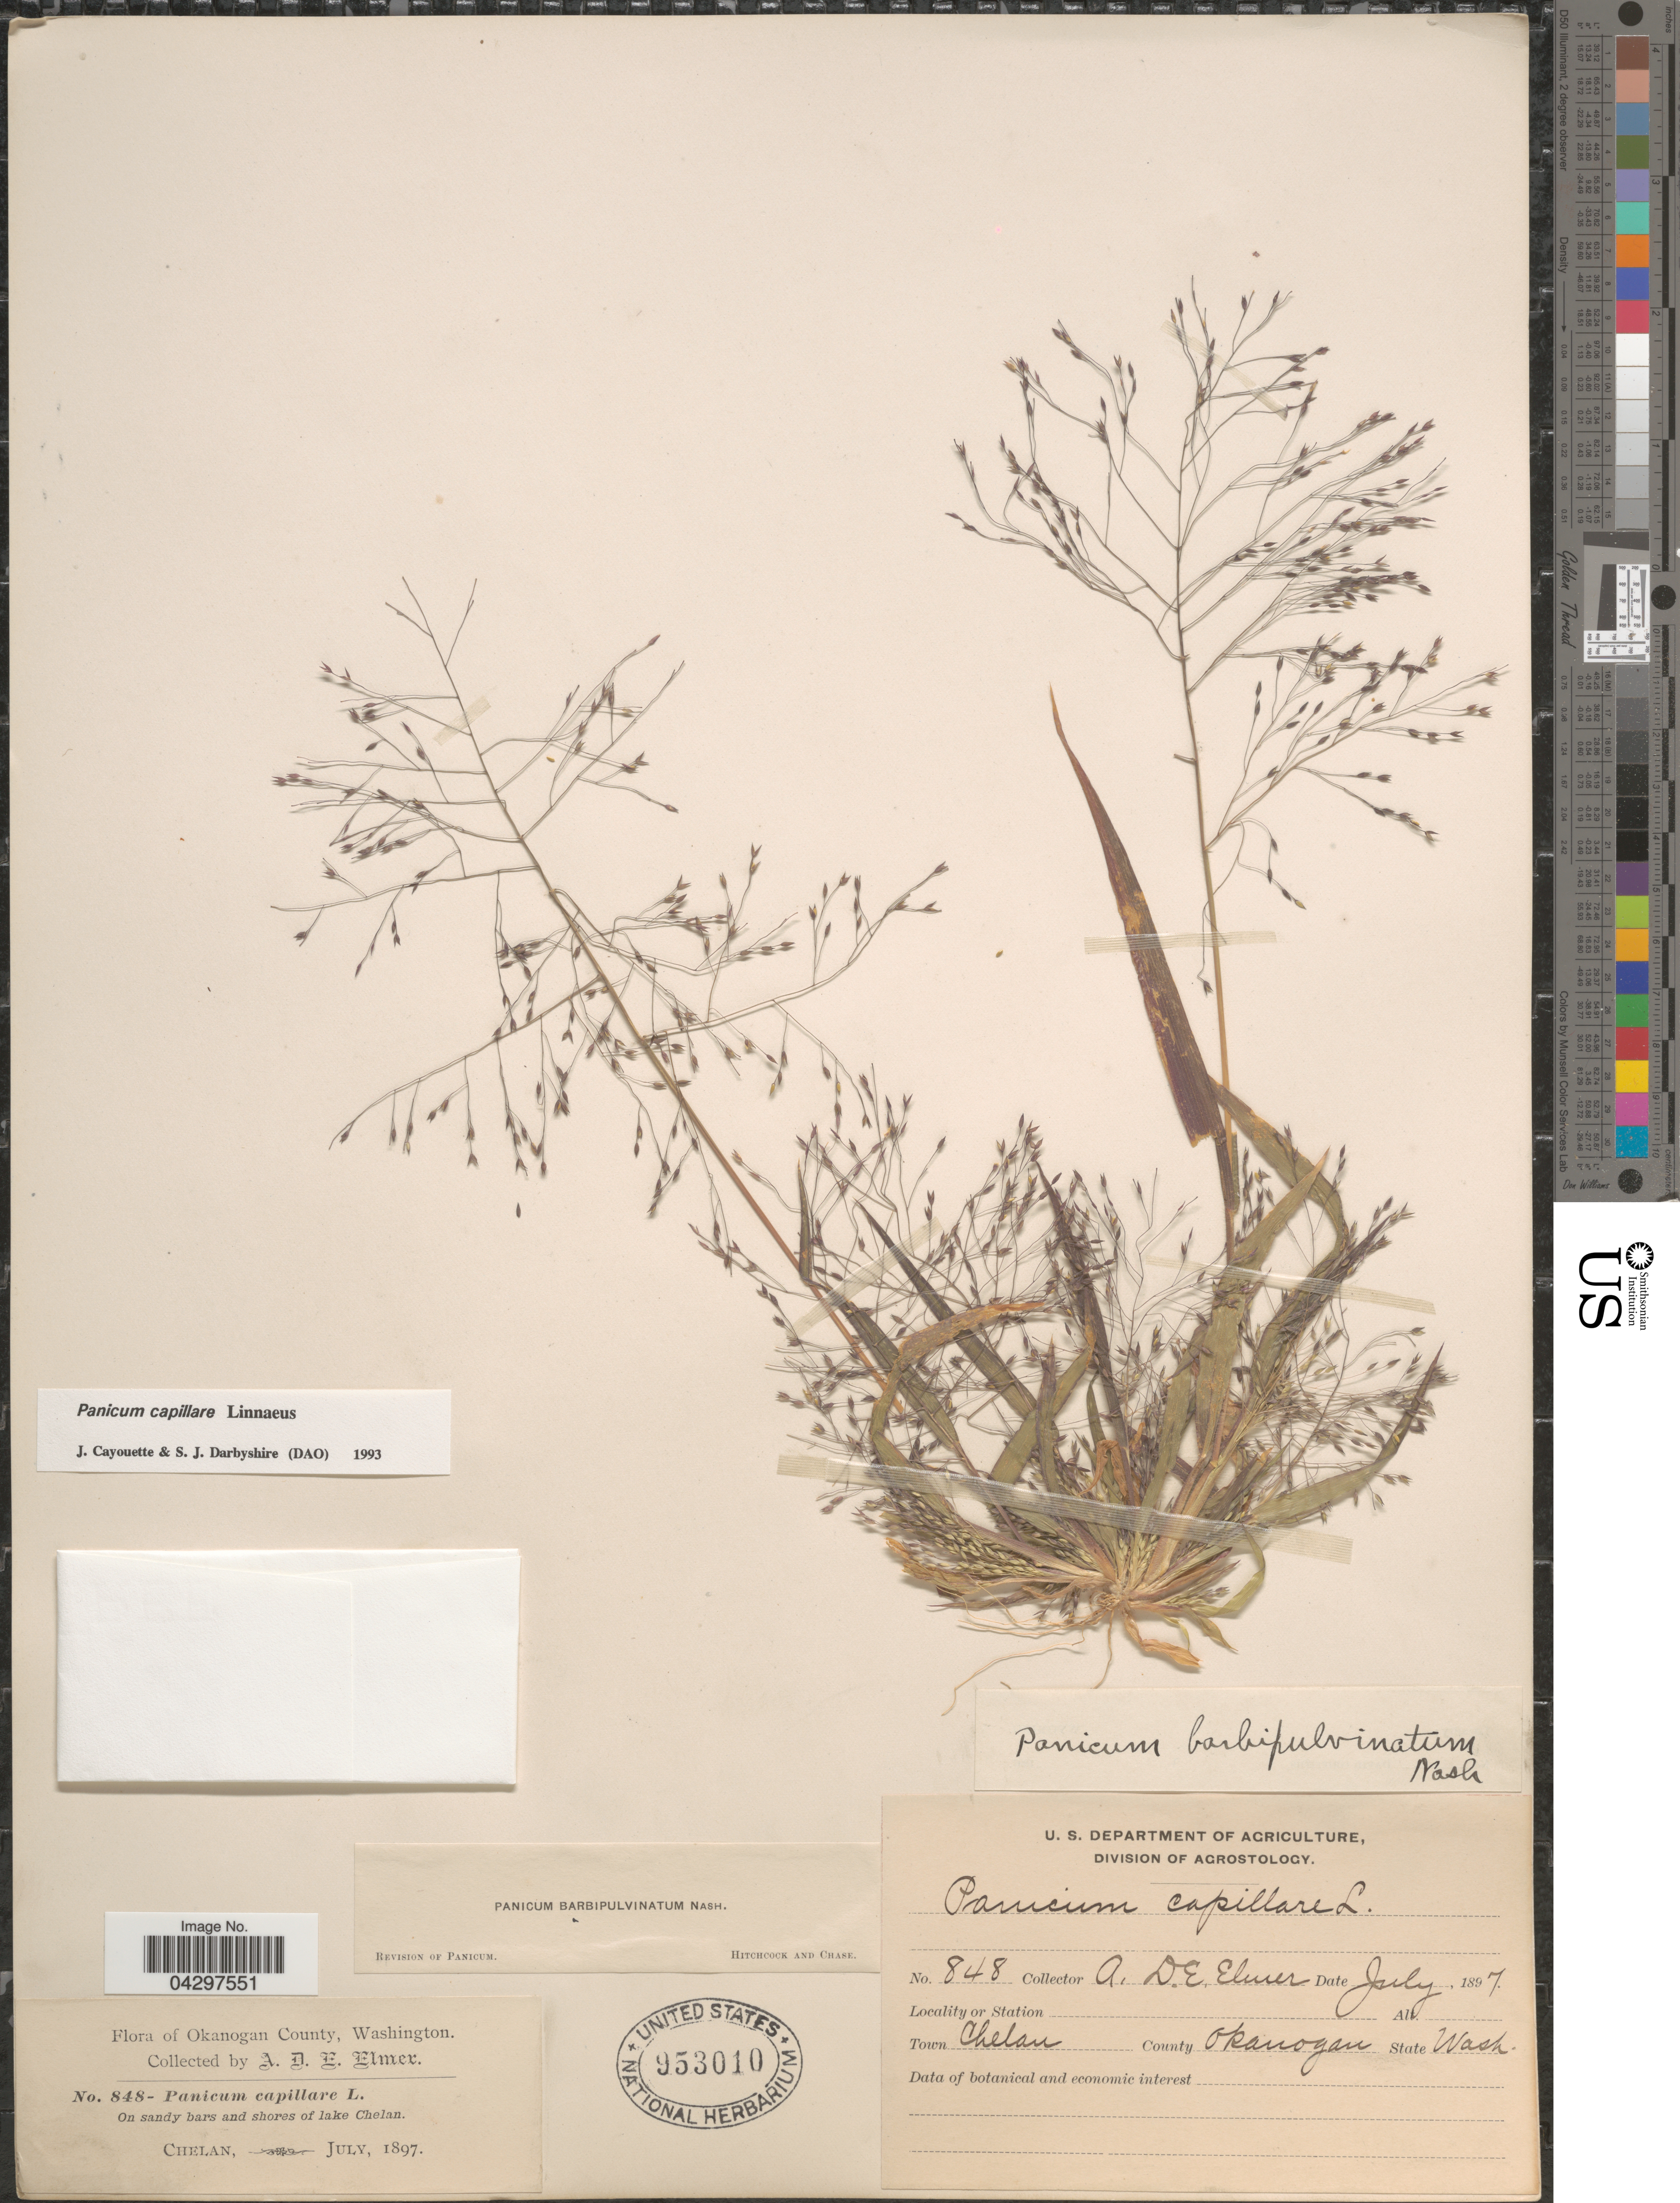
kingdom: Plantae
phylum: Tracheophyta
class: Liliopsida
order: Poales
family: Poaceae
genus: Panicum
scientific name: Panicum capillare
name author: L.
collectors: A. D. E. Elmer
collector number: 848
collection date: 1897-07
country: United States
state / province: Washington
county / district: Chelan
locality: On sandy bars and shores of Lake Chelan.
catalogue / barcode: US 953010